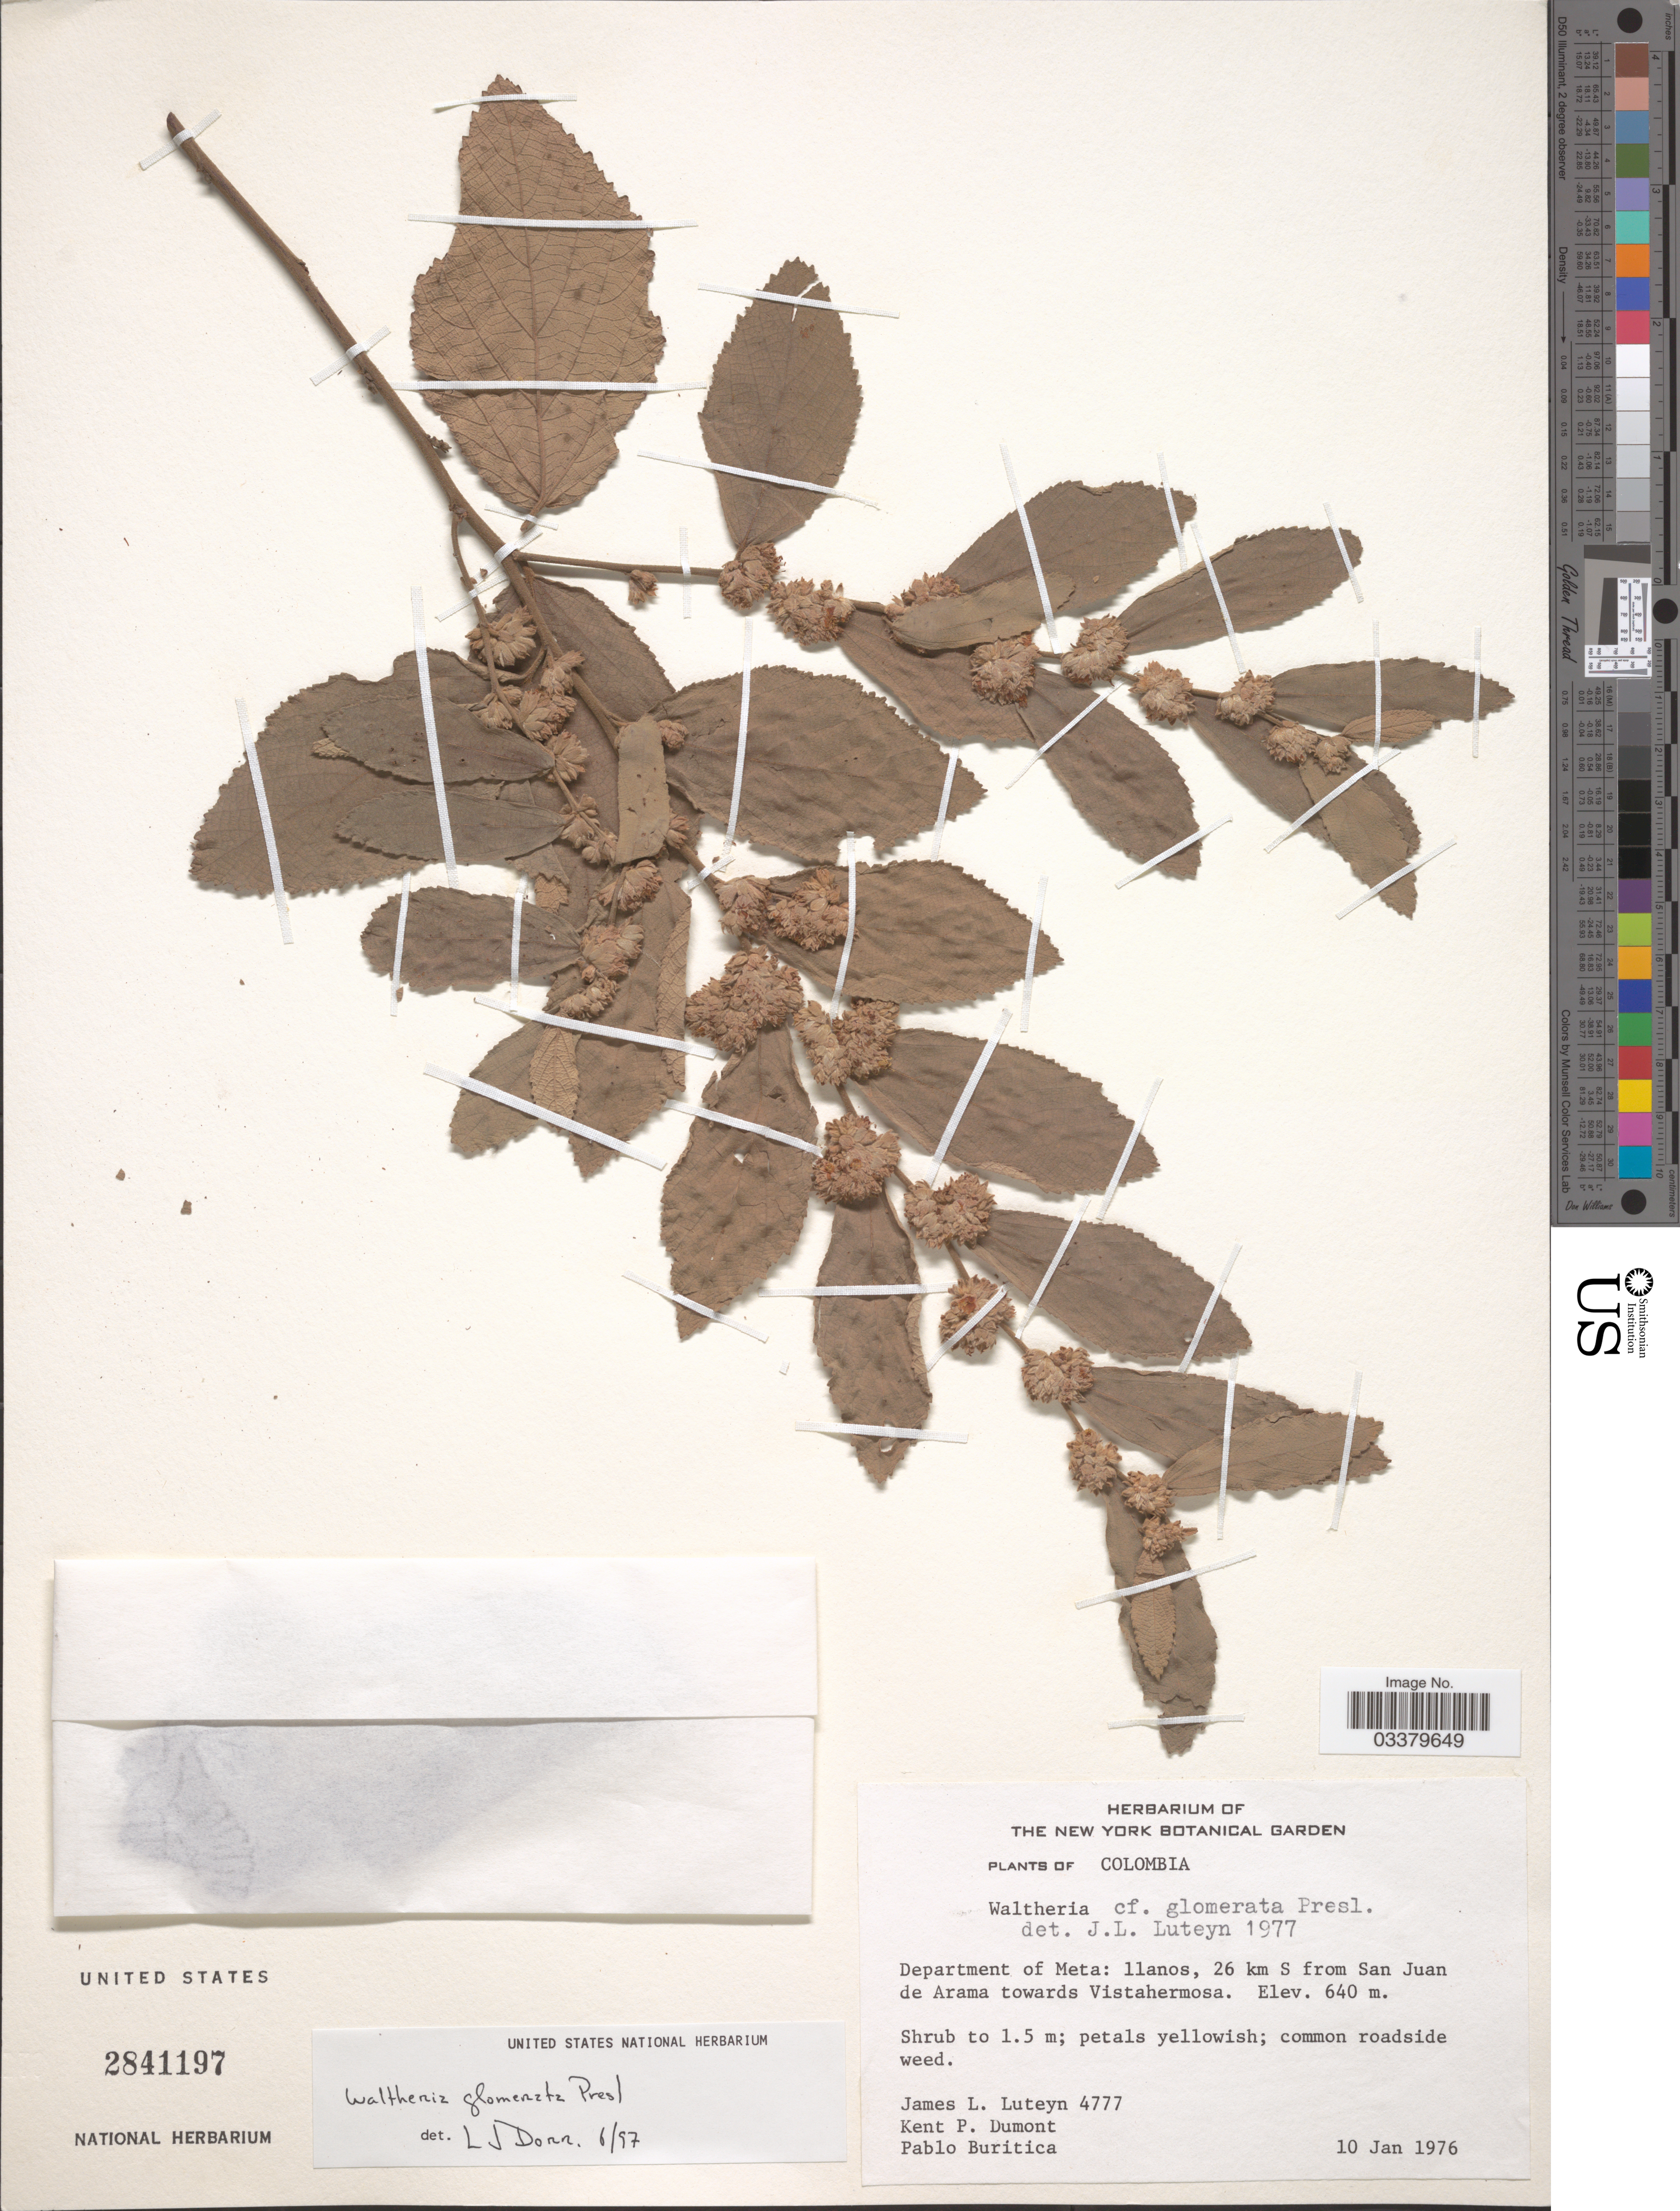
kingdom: Plantae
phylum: Tracheophyta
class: Magnoliopsida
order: Malvales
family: Malvaceae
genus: Waltheria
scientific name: Waltheria glomerata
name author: C. Presl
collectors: J. L. Luteyn, K. P. Dumont & P. Buritica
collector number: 4777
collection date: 1976-01-10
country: Colombia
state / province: Meta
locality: Department of Meta: llanos, 26 km S from San Juan de Arama towards Vistahermosa.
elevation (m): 640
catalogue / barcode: US 2841197